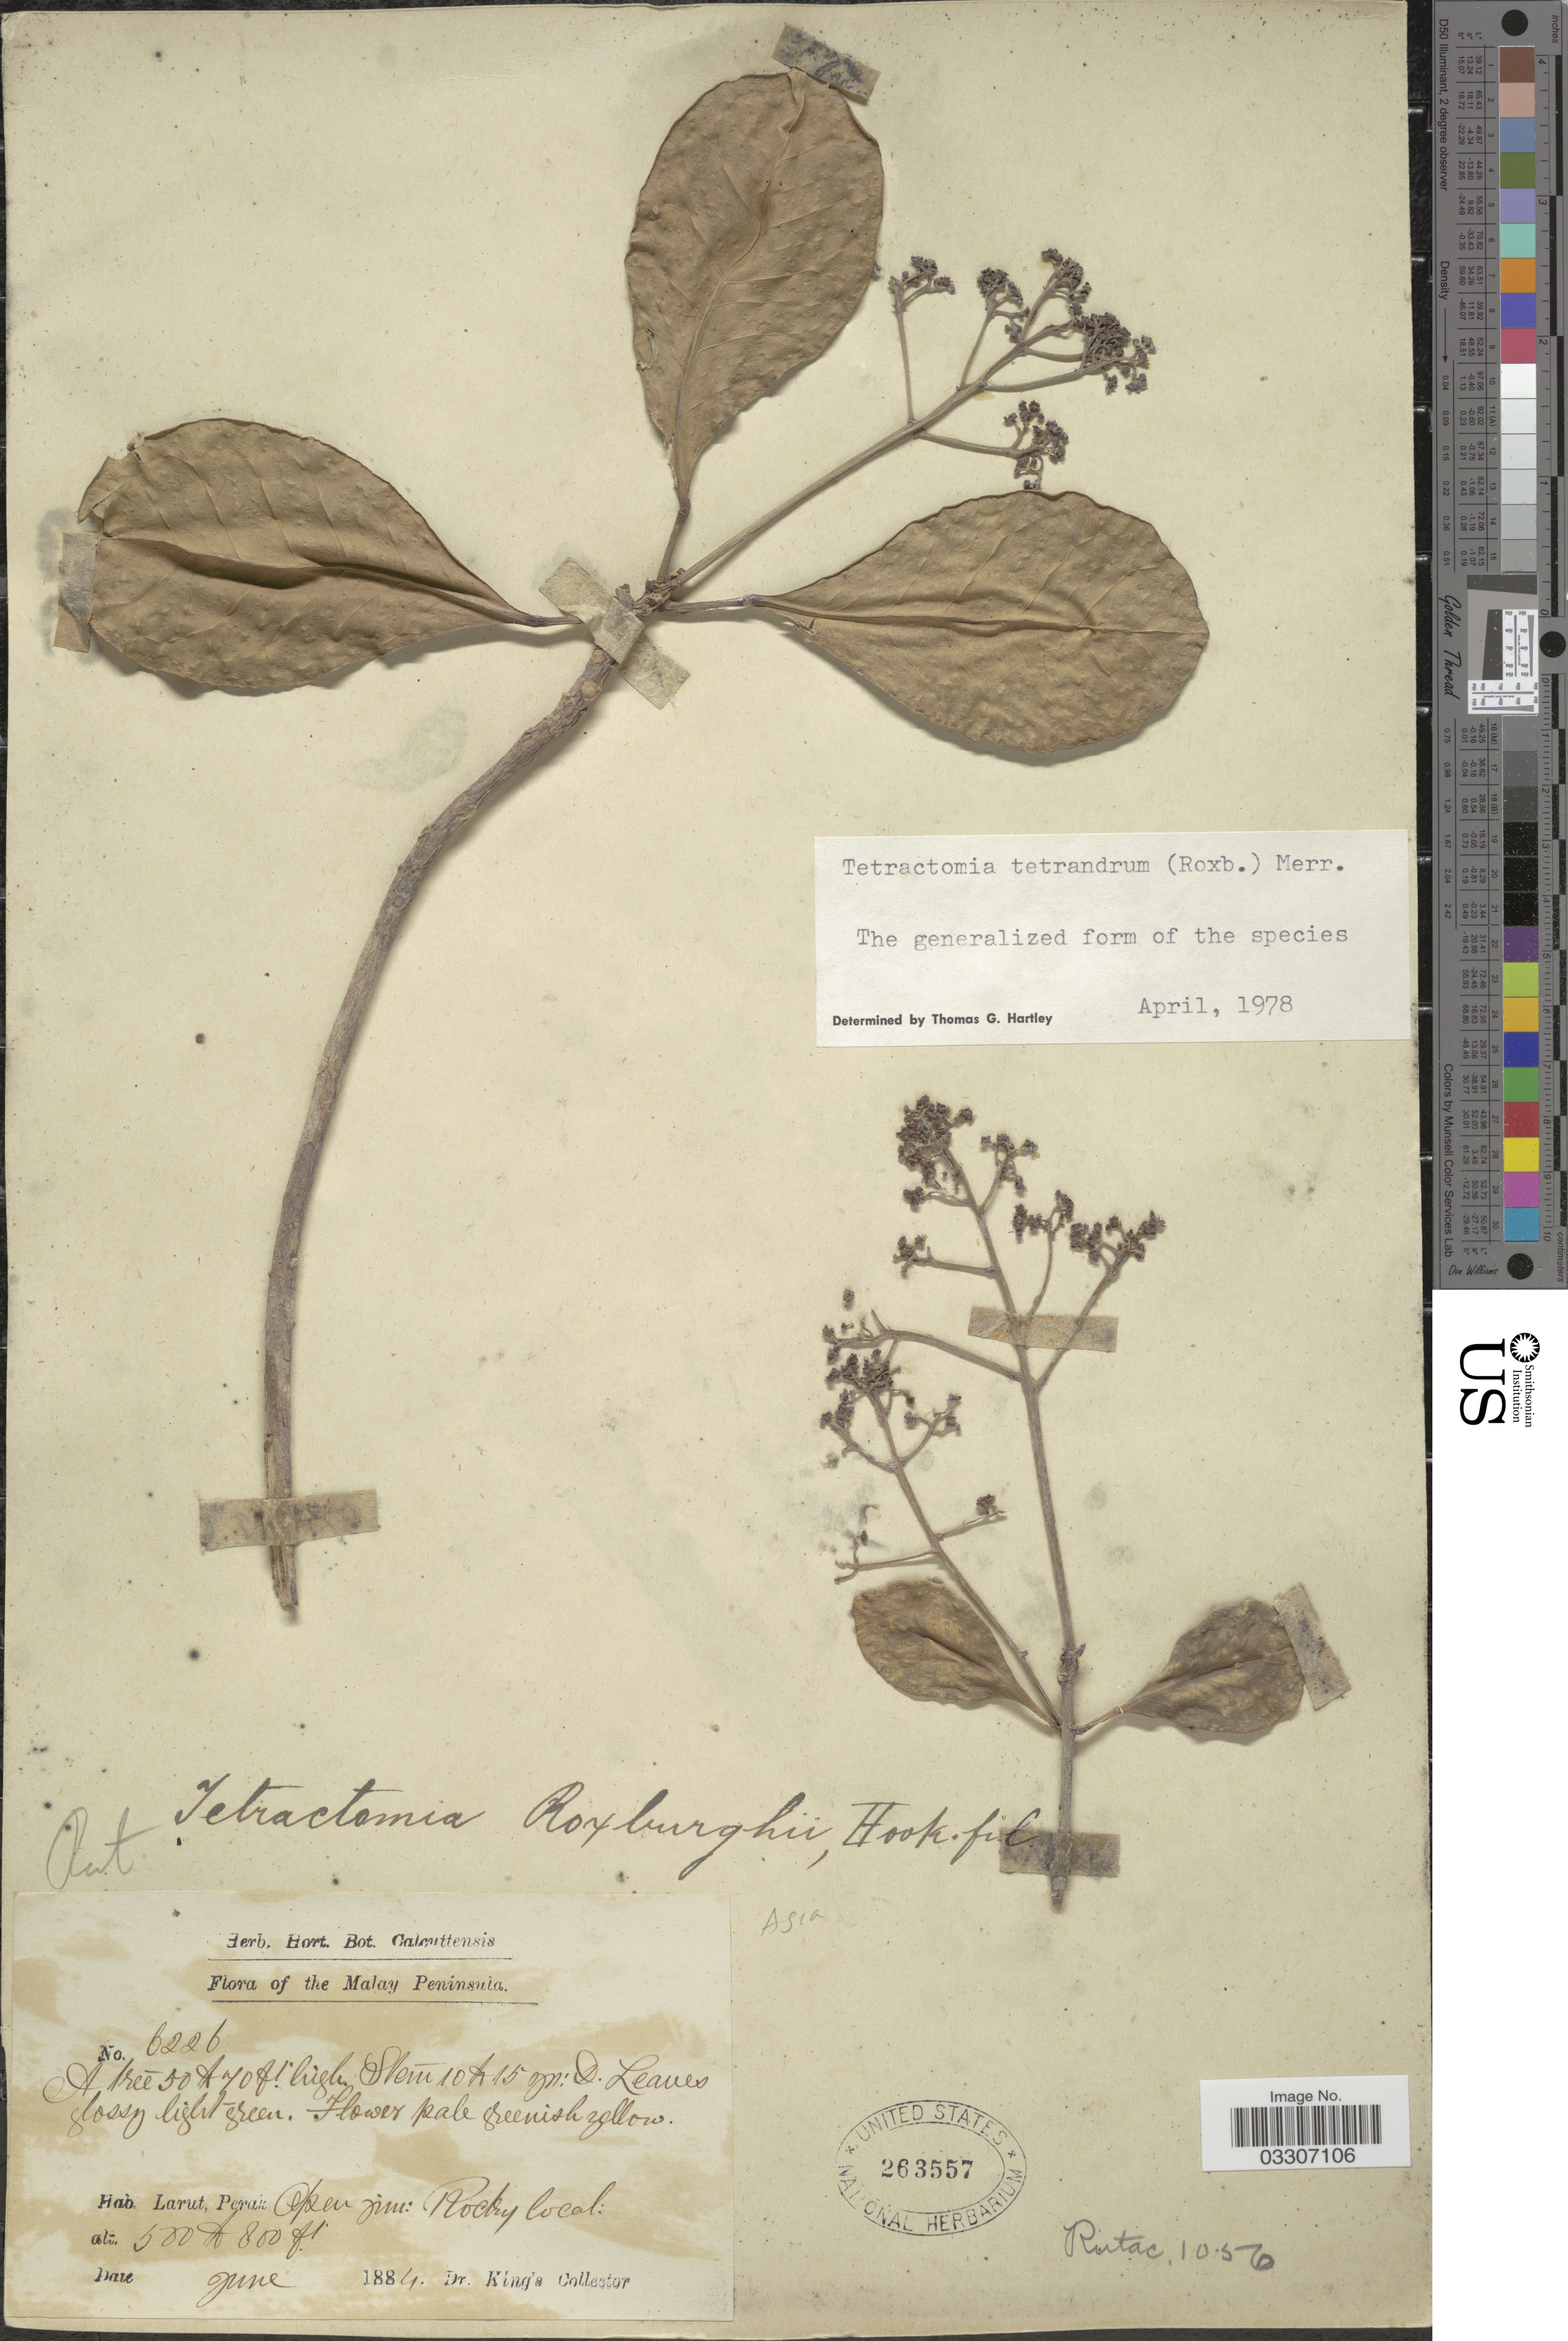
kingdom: Plantae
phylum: Tracheophyta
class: Magnoliopsida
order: Sapindales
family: Rutaceae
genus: Tetractomia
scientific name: Tetractomia tetrandra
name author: (Roxb.) Merr.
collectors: Dr. King's collector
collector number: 6226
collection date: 1884-06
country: Malaysia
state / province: Perak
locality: Malay Peninsula. Larut Perak.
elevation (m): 152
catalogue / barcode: US 263557